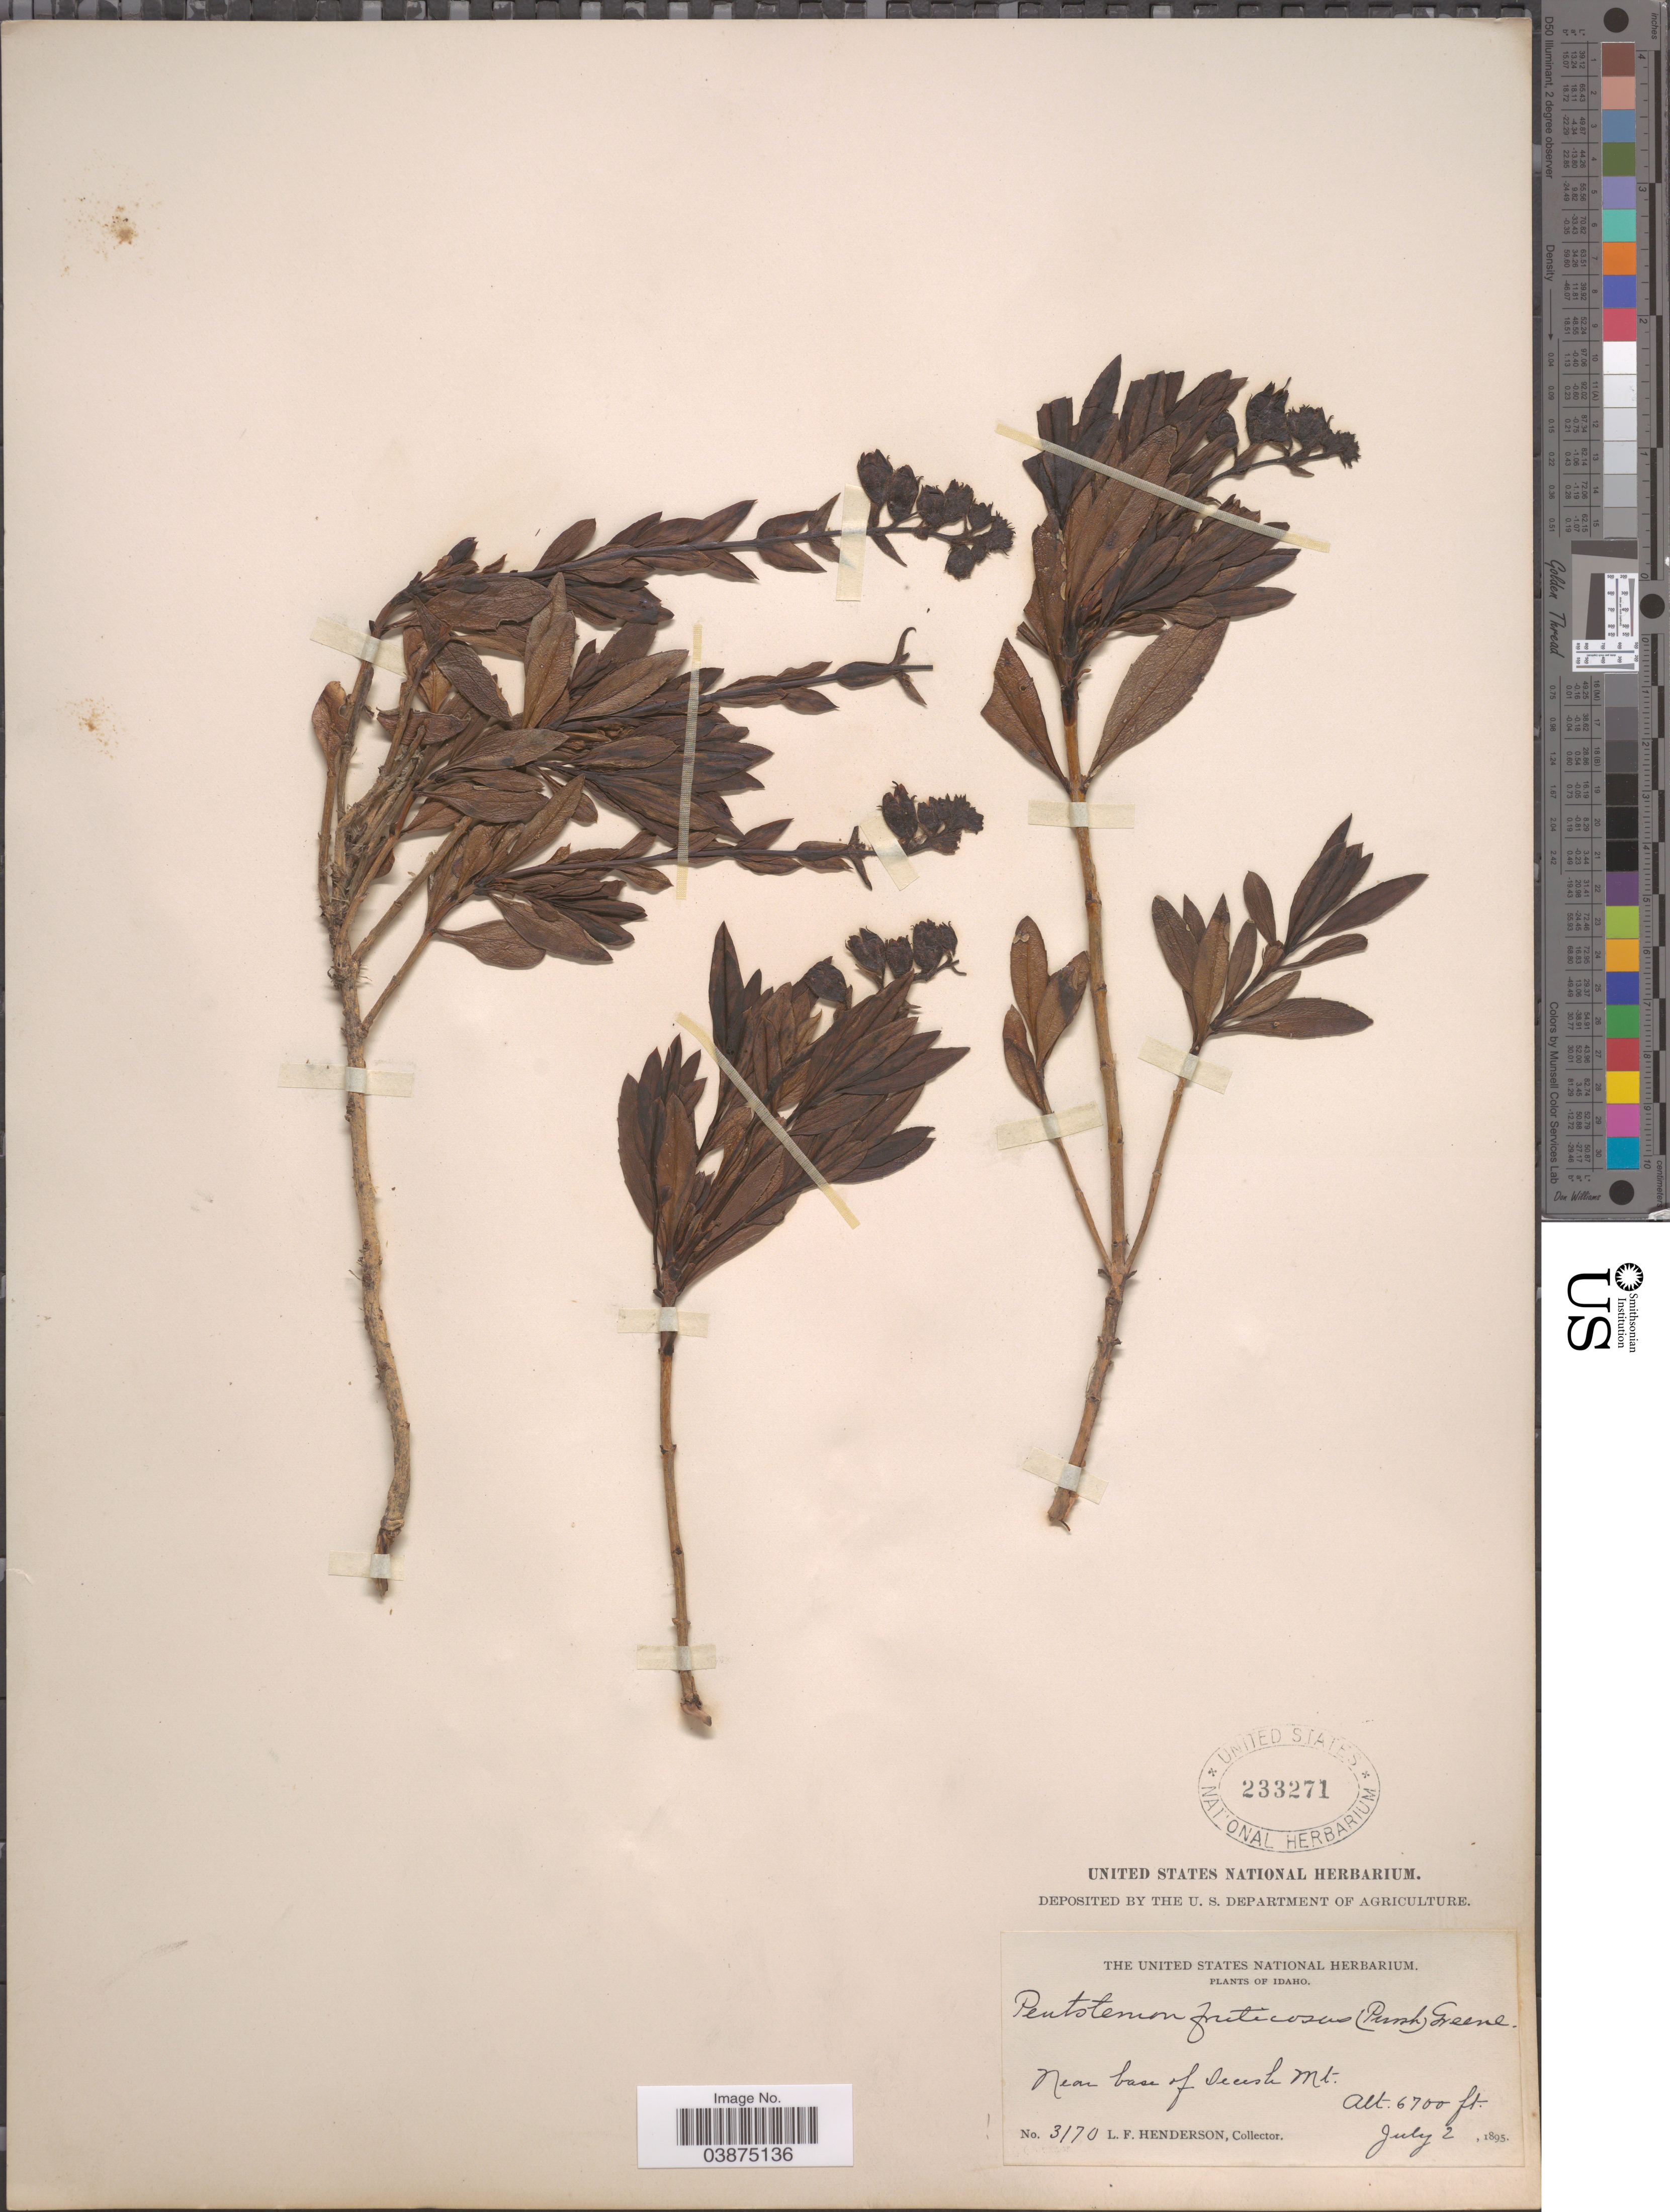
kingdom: Plantae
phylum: Tracheophyta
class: Magnoliopsida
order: Lamiales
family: Plantaginaceae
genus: Penstemon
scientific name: Penstemon fruticosus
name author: (Pursh) Greene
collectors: L. Henderson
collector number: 3170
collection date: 1895-07-02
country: United States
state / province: Idaho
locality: Near base of Secesh Mt.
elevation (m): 2042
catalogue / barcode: US 233271